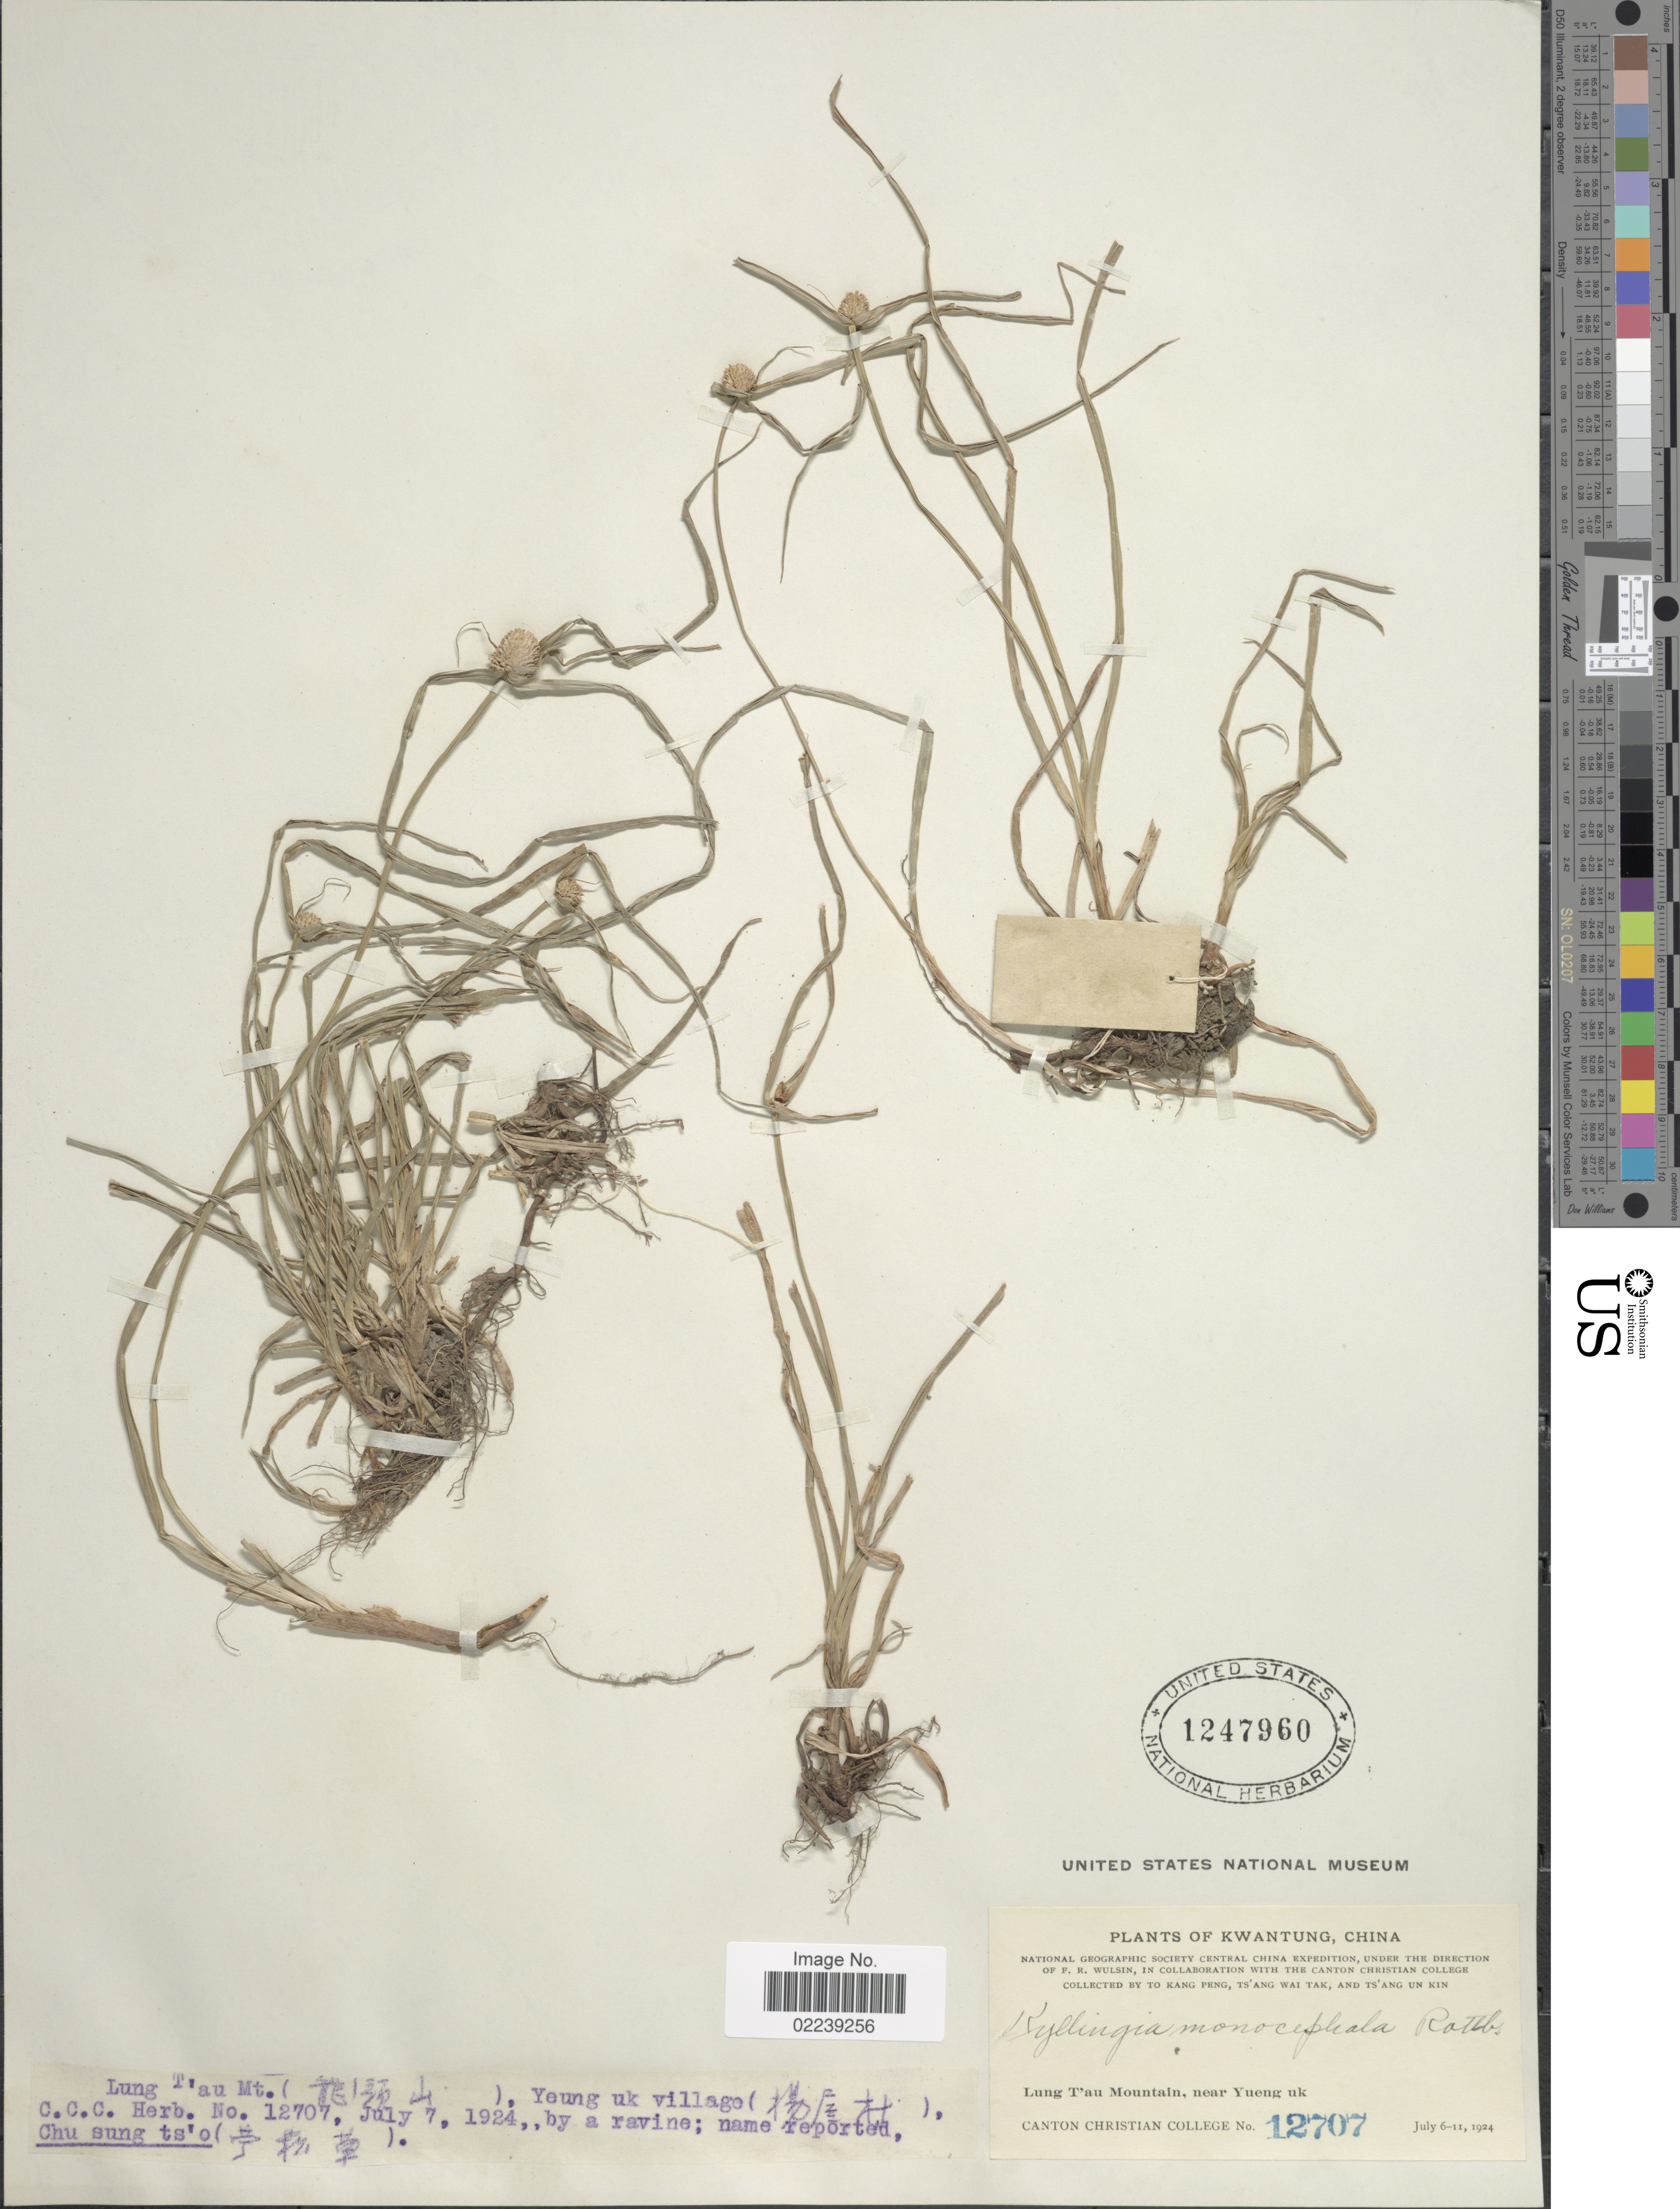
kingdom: Plantae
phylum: Tracheophyta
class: Liliopsida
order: Poales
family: Cyperaceae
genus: Cyperus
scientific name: Cyperus mindorensis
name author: (Steud.) Huygh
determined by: Strong, M. T., (US), Smithsonian Institution - National Museum of Natural History (UNITED STATES)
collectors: To Kang P'eng, W. T. Tsang & U. K. Tsang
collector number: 12707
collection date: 1924-07-07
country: China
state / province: Guangdong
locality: Kwantung. Lung T'au Mountain, near Yeung uk. Yueng uk village, by a ravine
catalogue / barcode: US 1247960